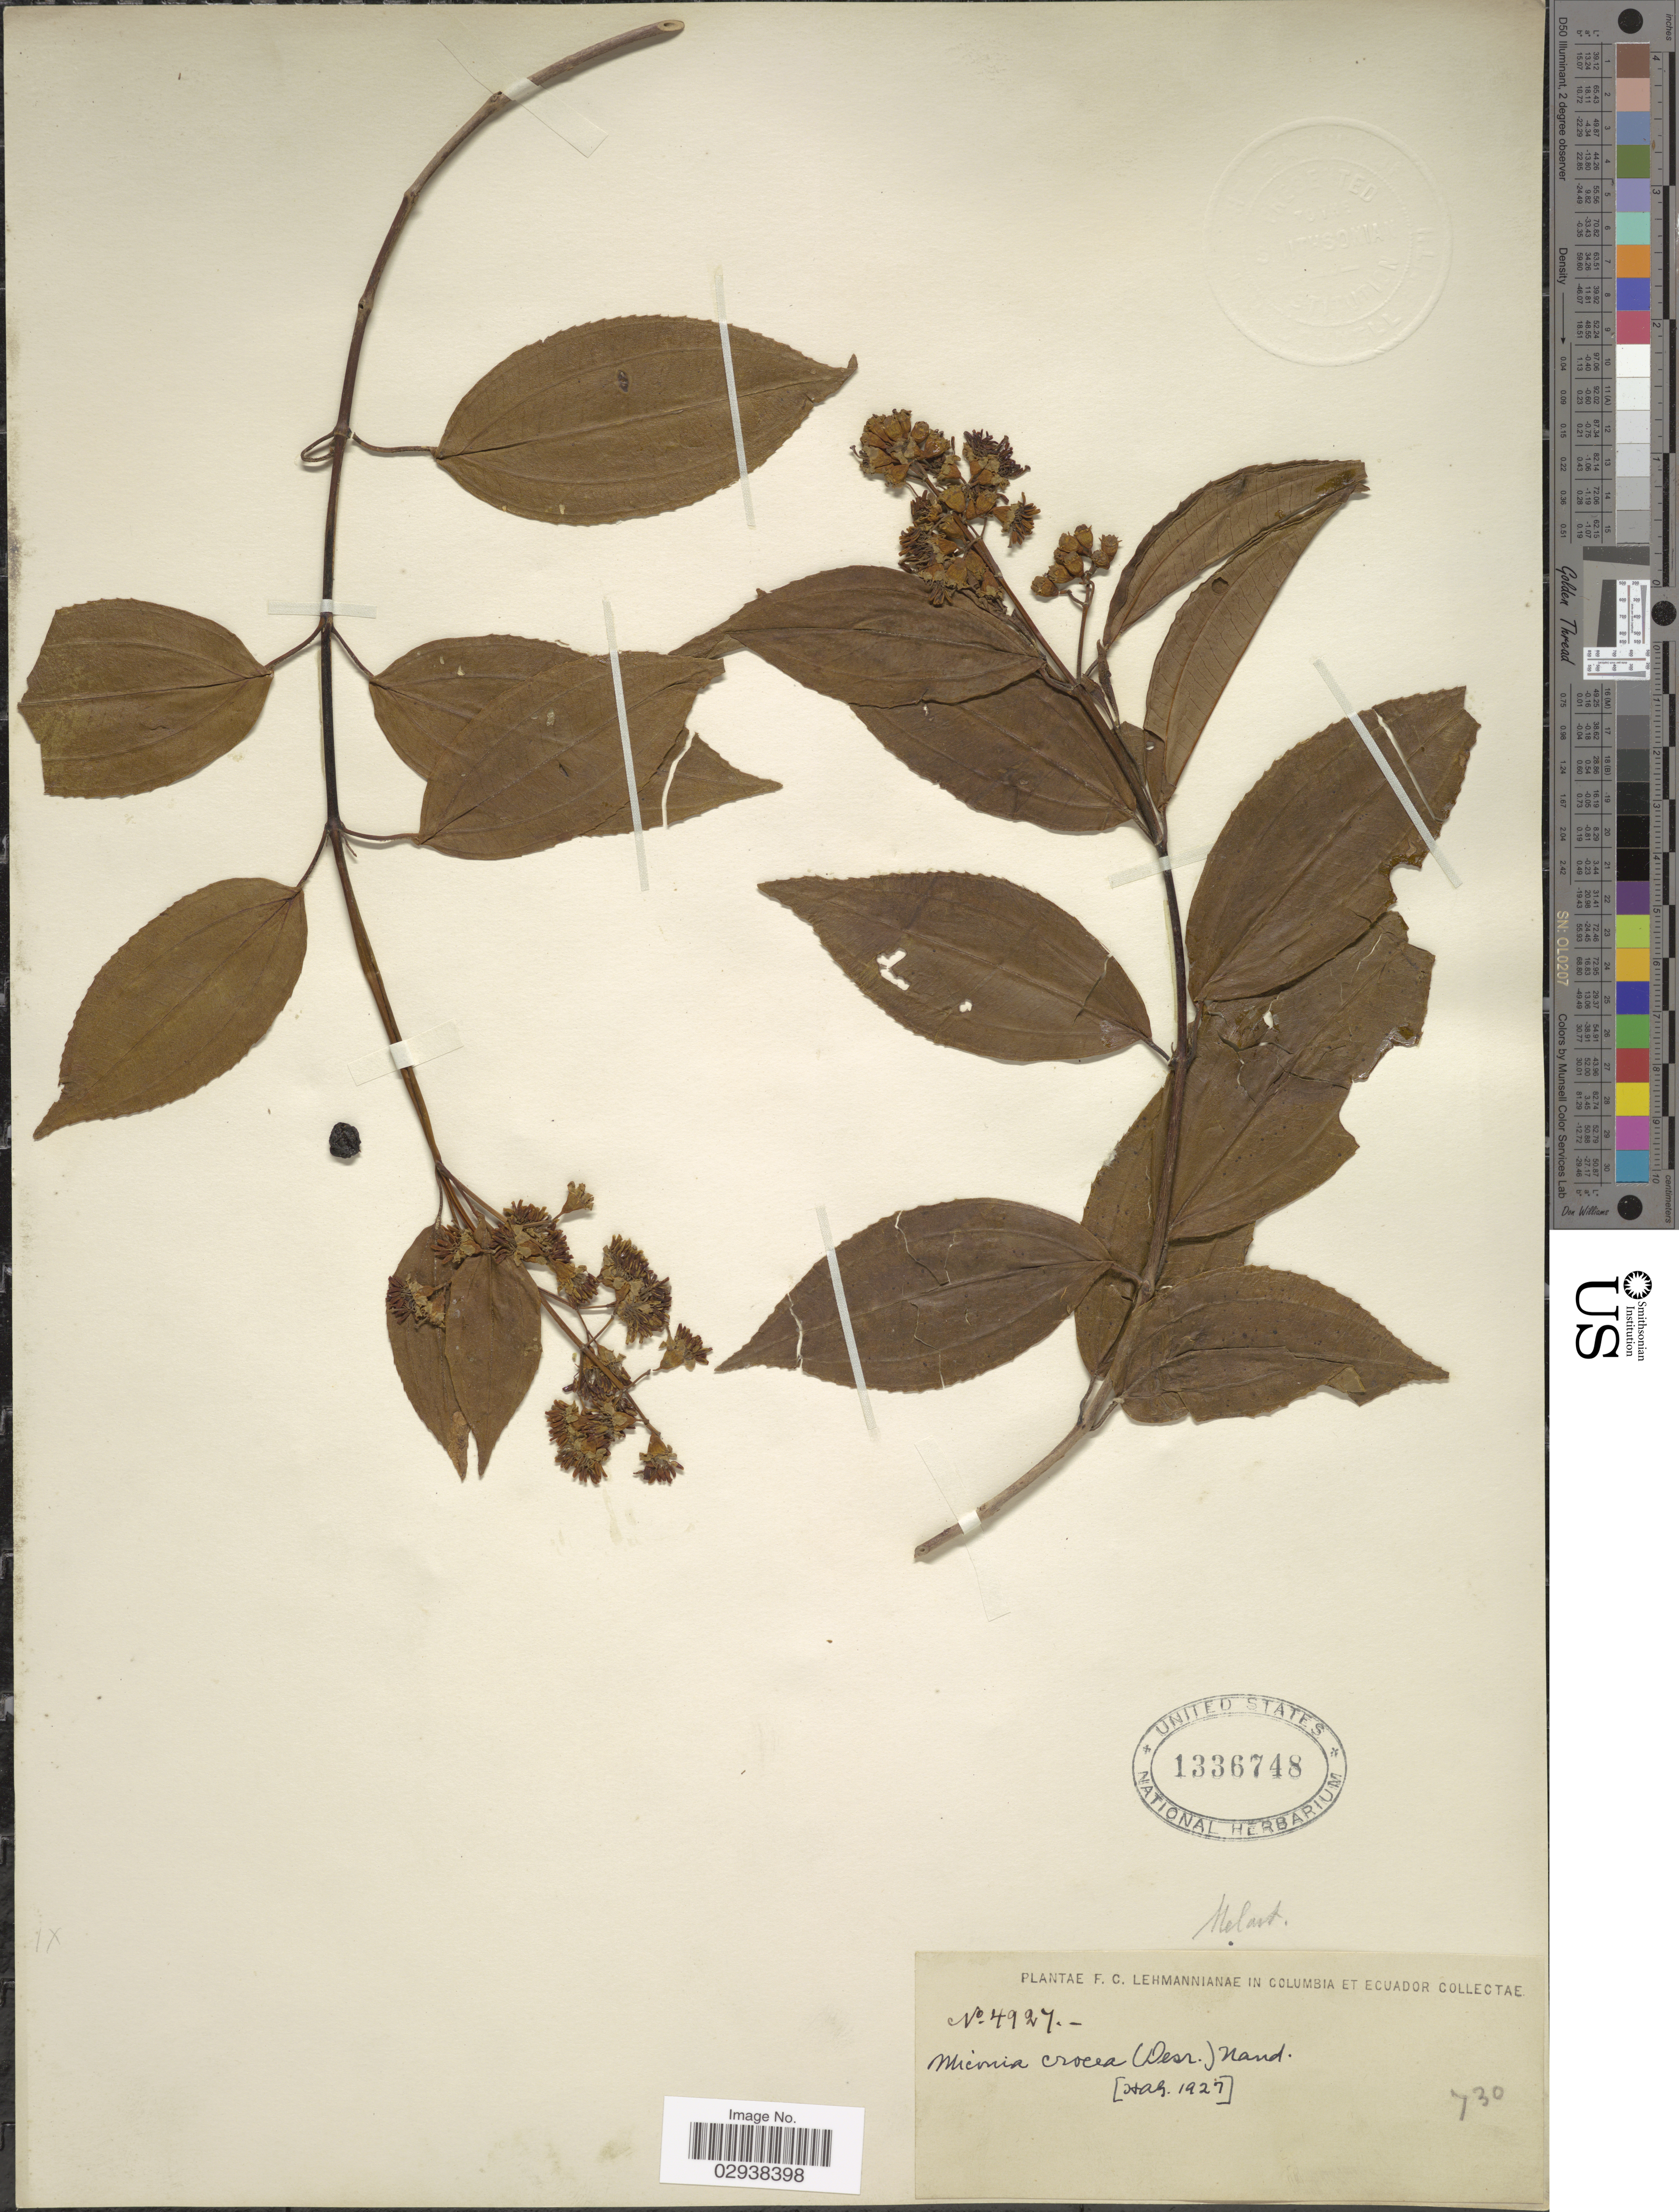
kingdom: Plantae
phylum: Tracheophyta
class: Magnoliopsida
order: Myrtales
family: Melastomataceae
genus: Miconia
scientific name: Miconia crocea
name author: (Desr.) Naudin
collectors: F. C. Lehmann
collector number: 4927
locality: Columbia et Ecuador.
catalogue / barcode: US 1336748